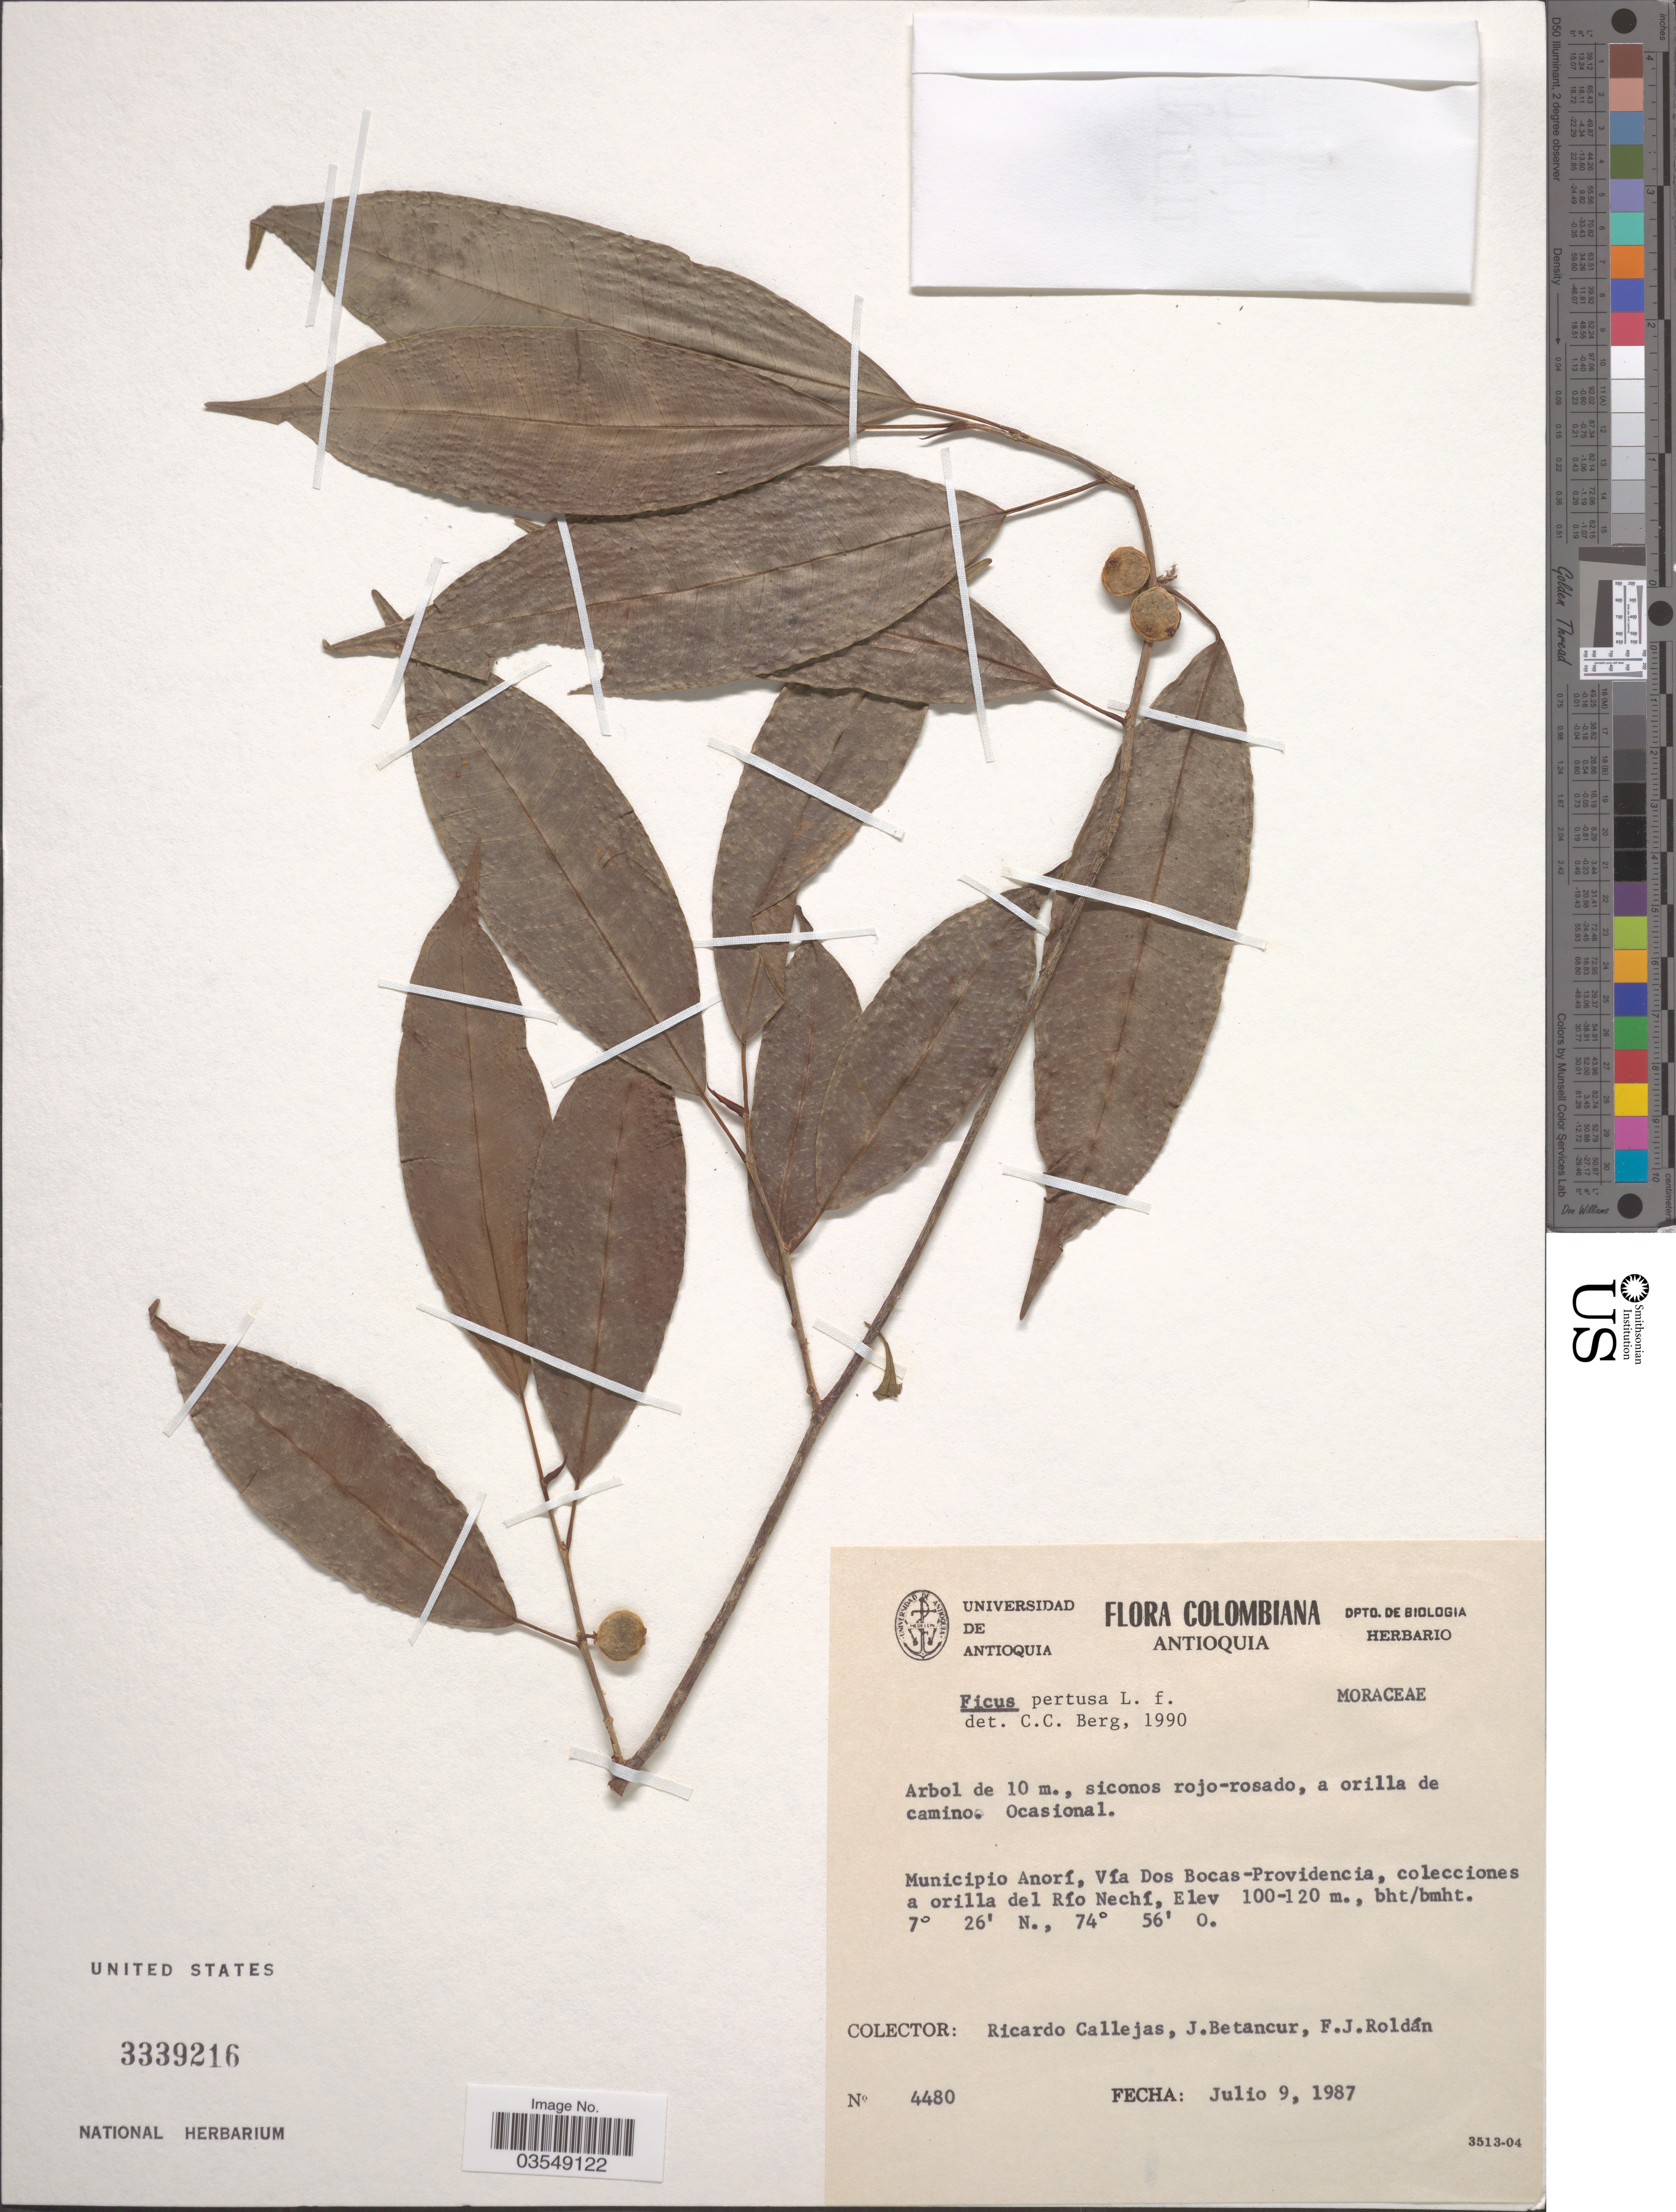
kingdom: Plantae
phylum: Tracheophyta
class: Magnoliopsida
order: Rosales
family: Moraceae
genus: Ficus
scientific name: Ficus pertusa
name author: L. f.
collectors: R. Callejas, J. Betancur & F. J. Roldán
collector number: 4480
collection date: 1987-07-09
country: Colombia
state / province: Antioquia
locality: Municipio Anorí, Vía Dos Bocas-Providencia, colecciones a orilla del Río Nechí.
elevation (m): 100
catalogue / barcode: US 3339216